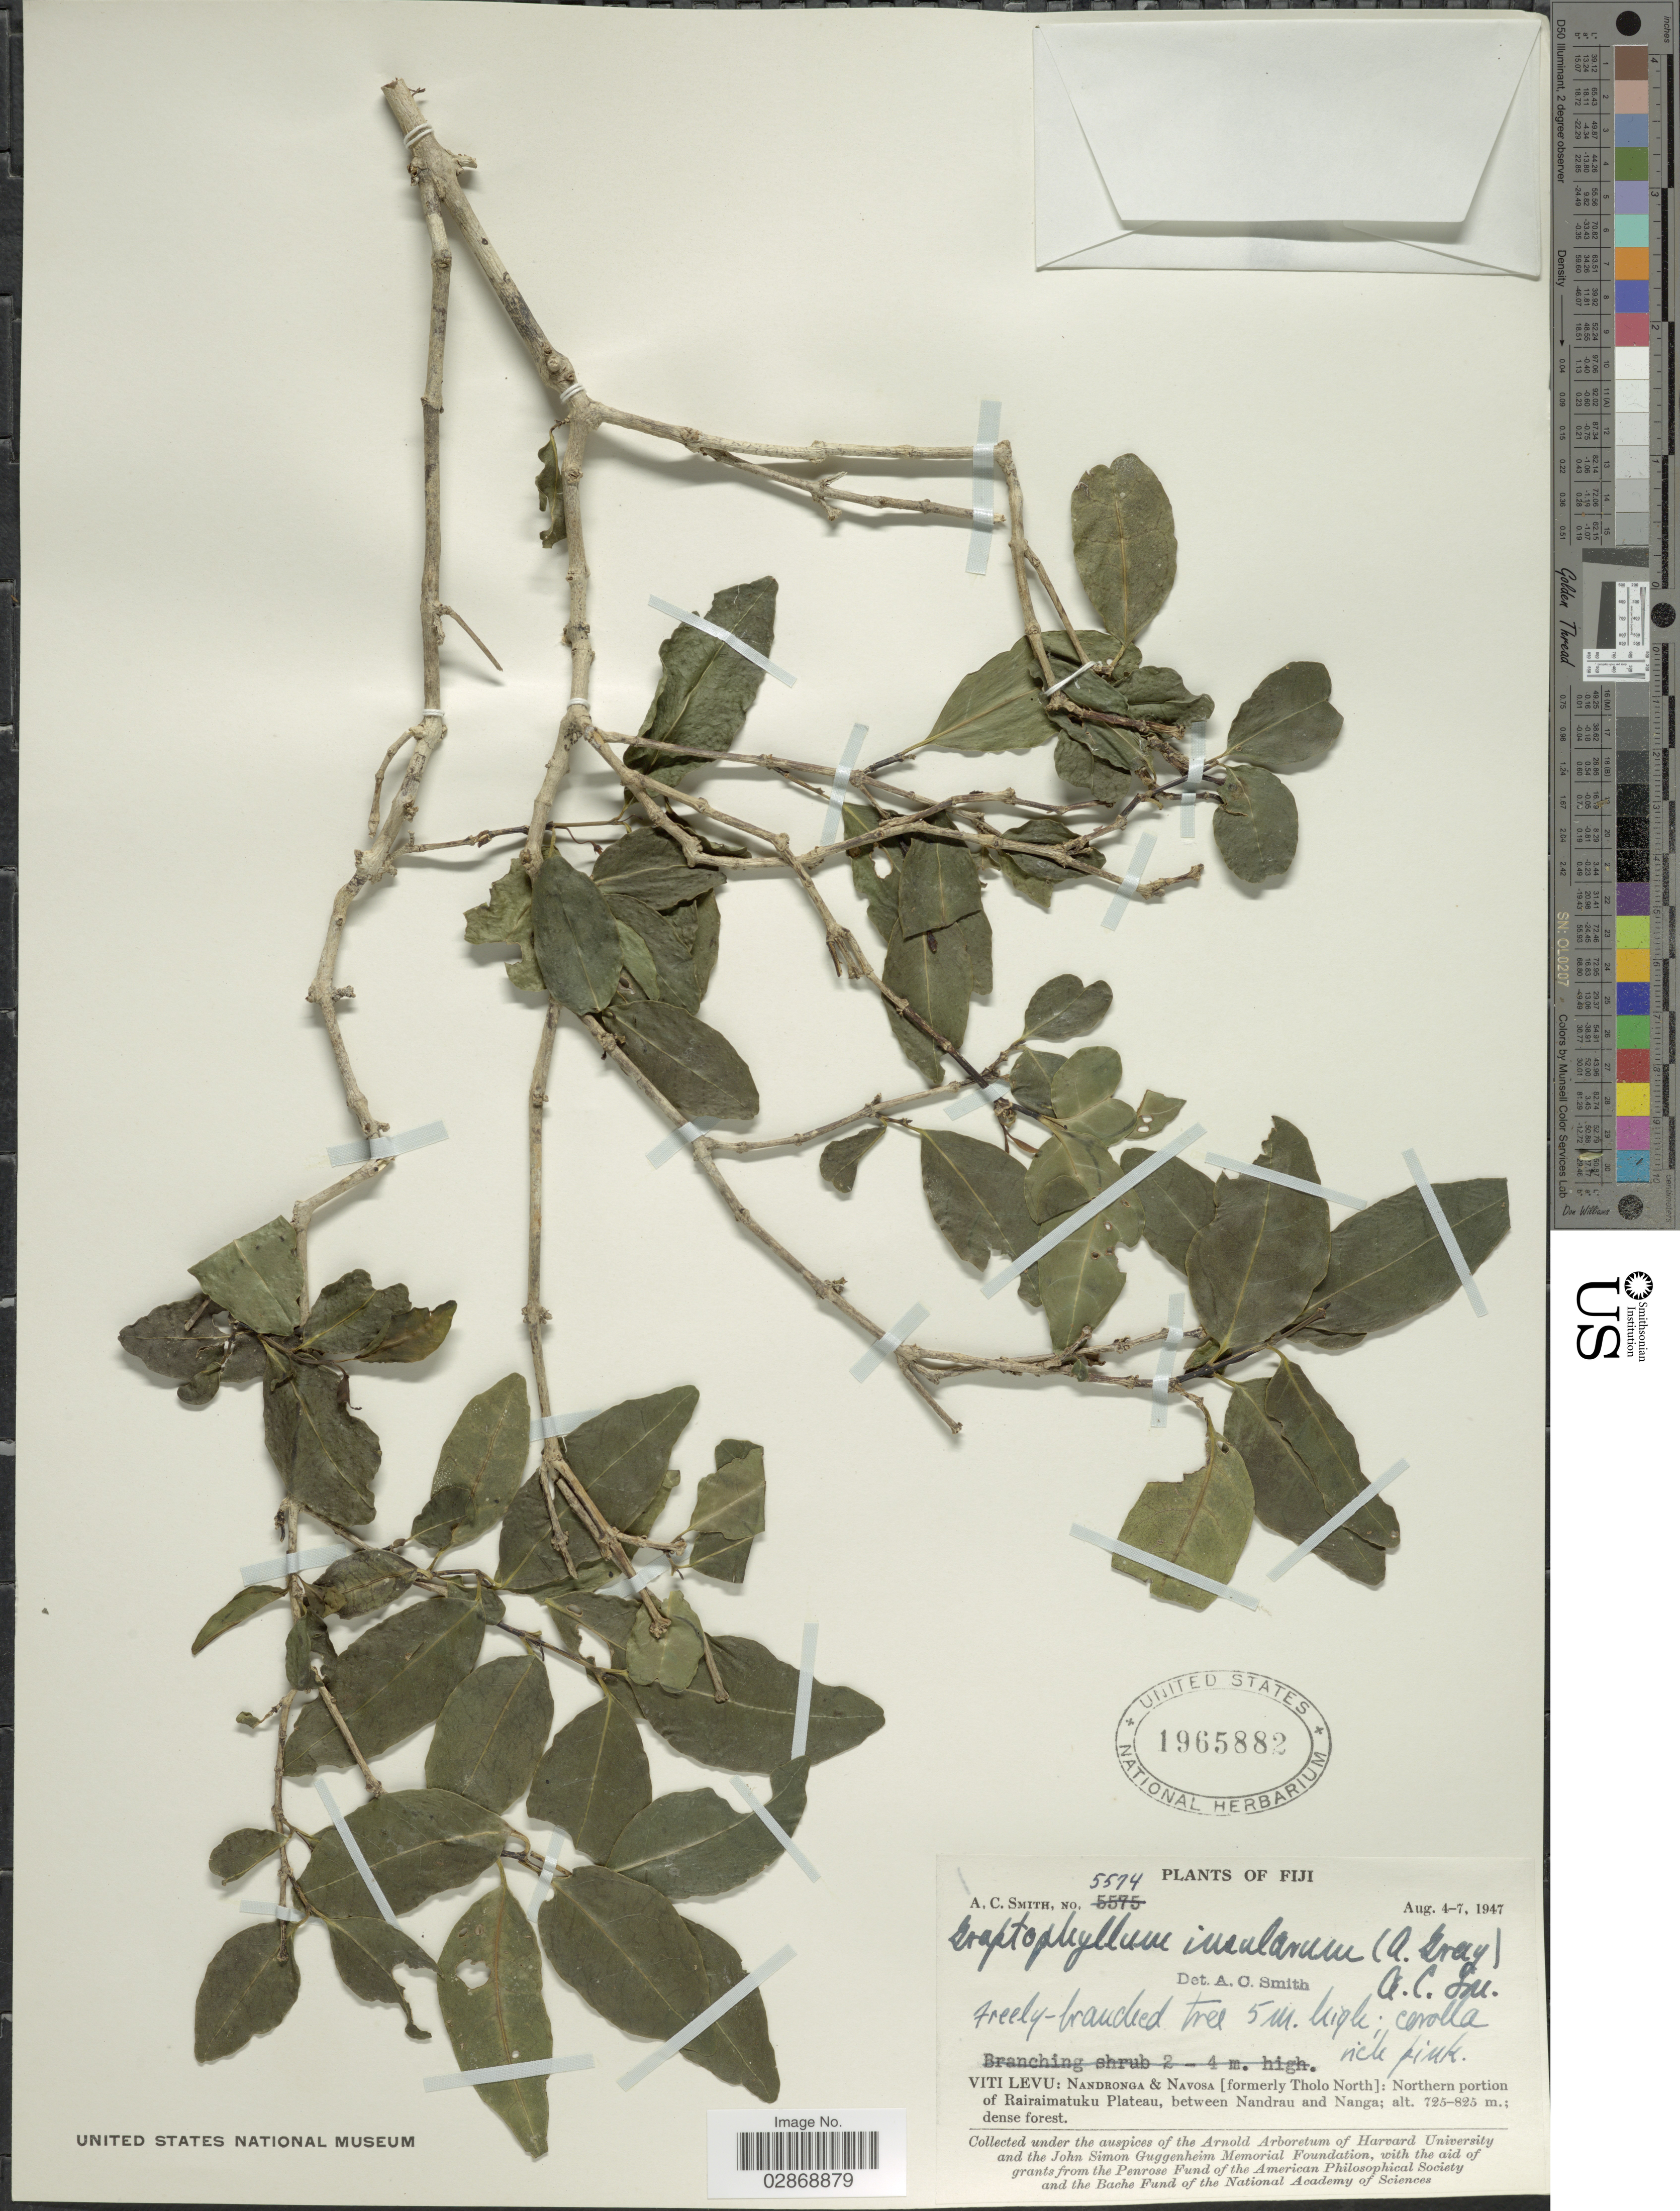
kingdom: Plantae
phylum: Tracheophyta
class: Magnoliopsida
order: Lamiales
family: Acanthaceae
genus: Graptophyllum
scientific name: Graptophyllum insularum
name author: (A. Gray) A.C. Sm.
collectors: A. C. Smith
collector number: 5574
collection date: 1947-08-04/1947-08-07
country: Fiji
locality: Viti Levu: Nandronga & Navosa [formerly Tholo North]: Northern portion of Rairaimatuku Plateau, between Nandrau and Nanga.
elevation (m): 725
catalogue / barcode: US 1965882